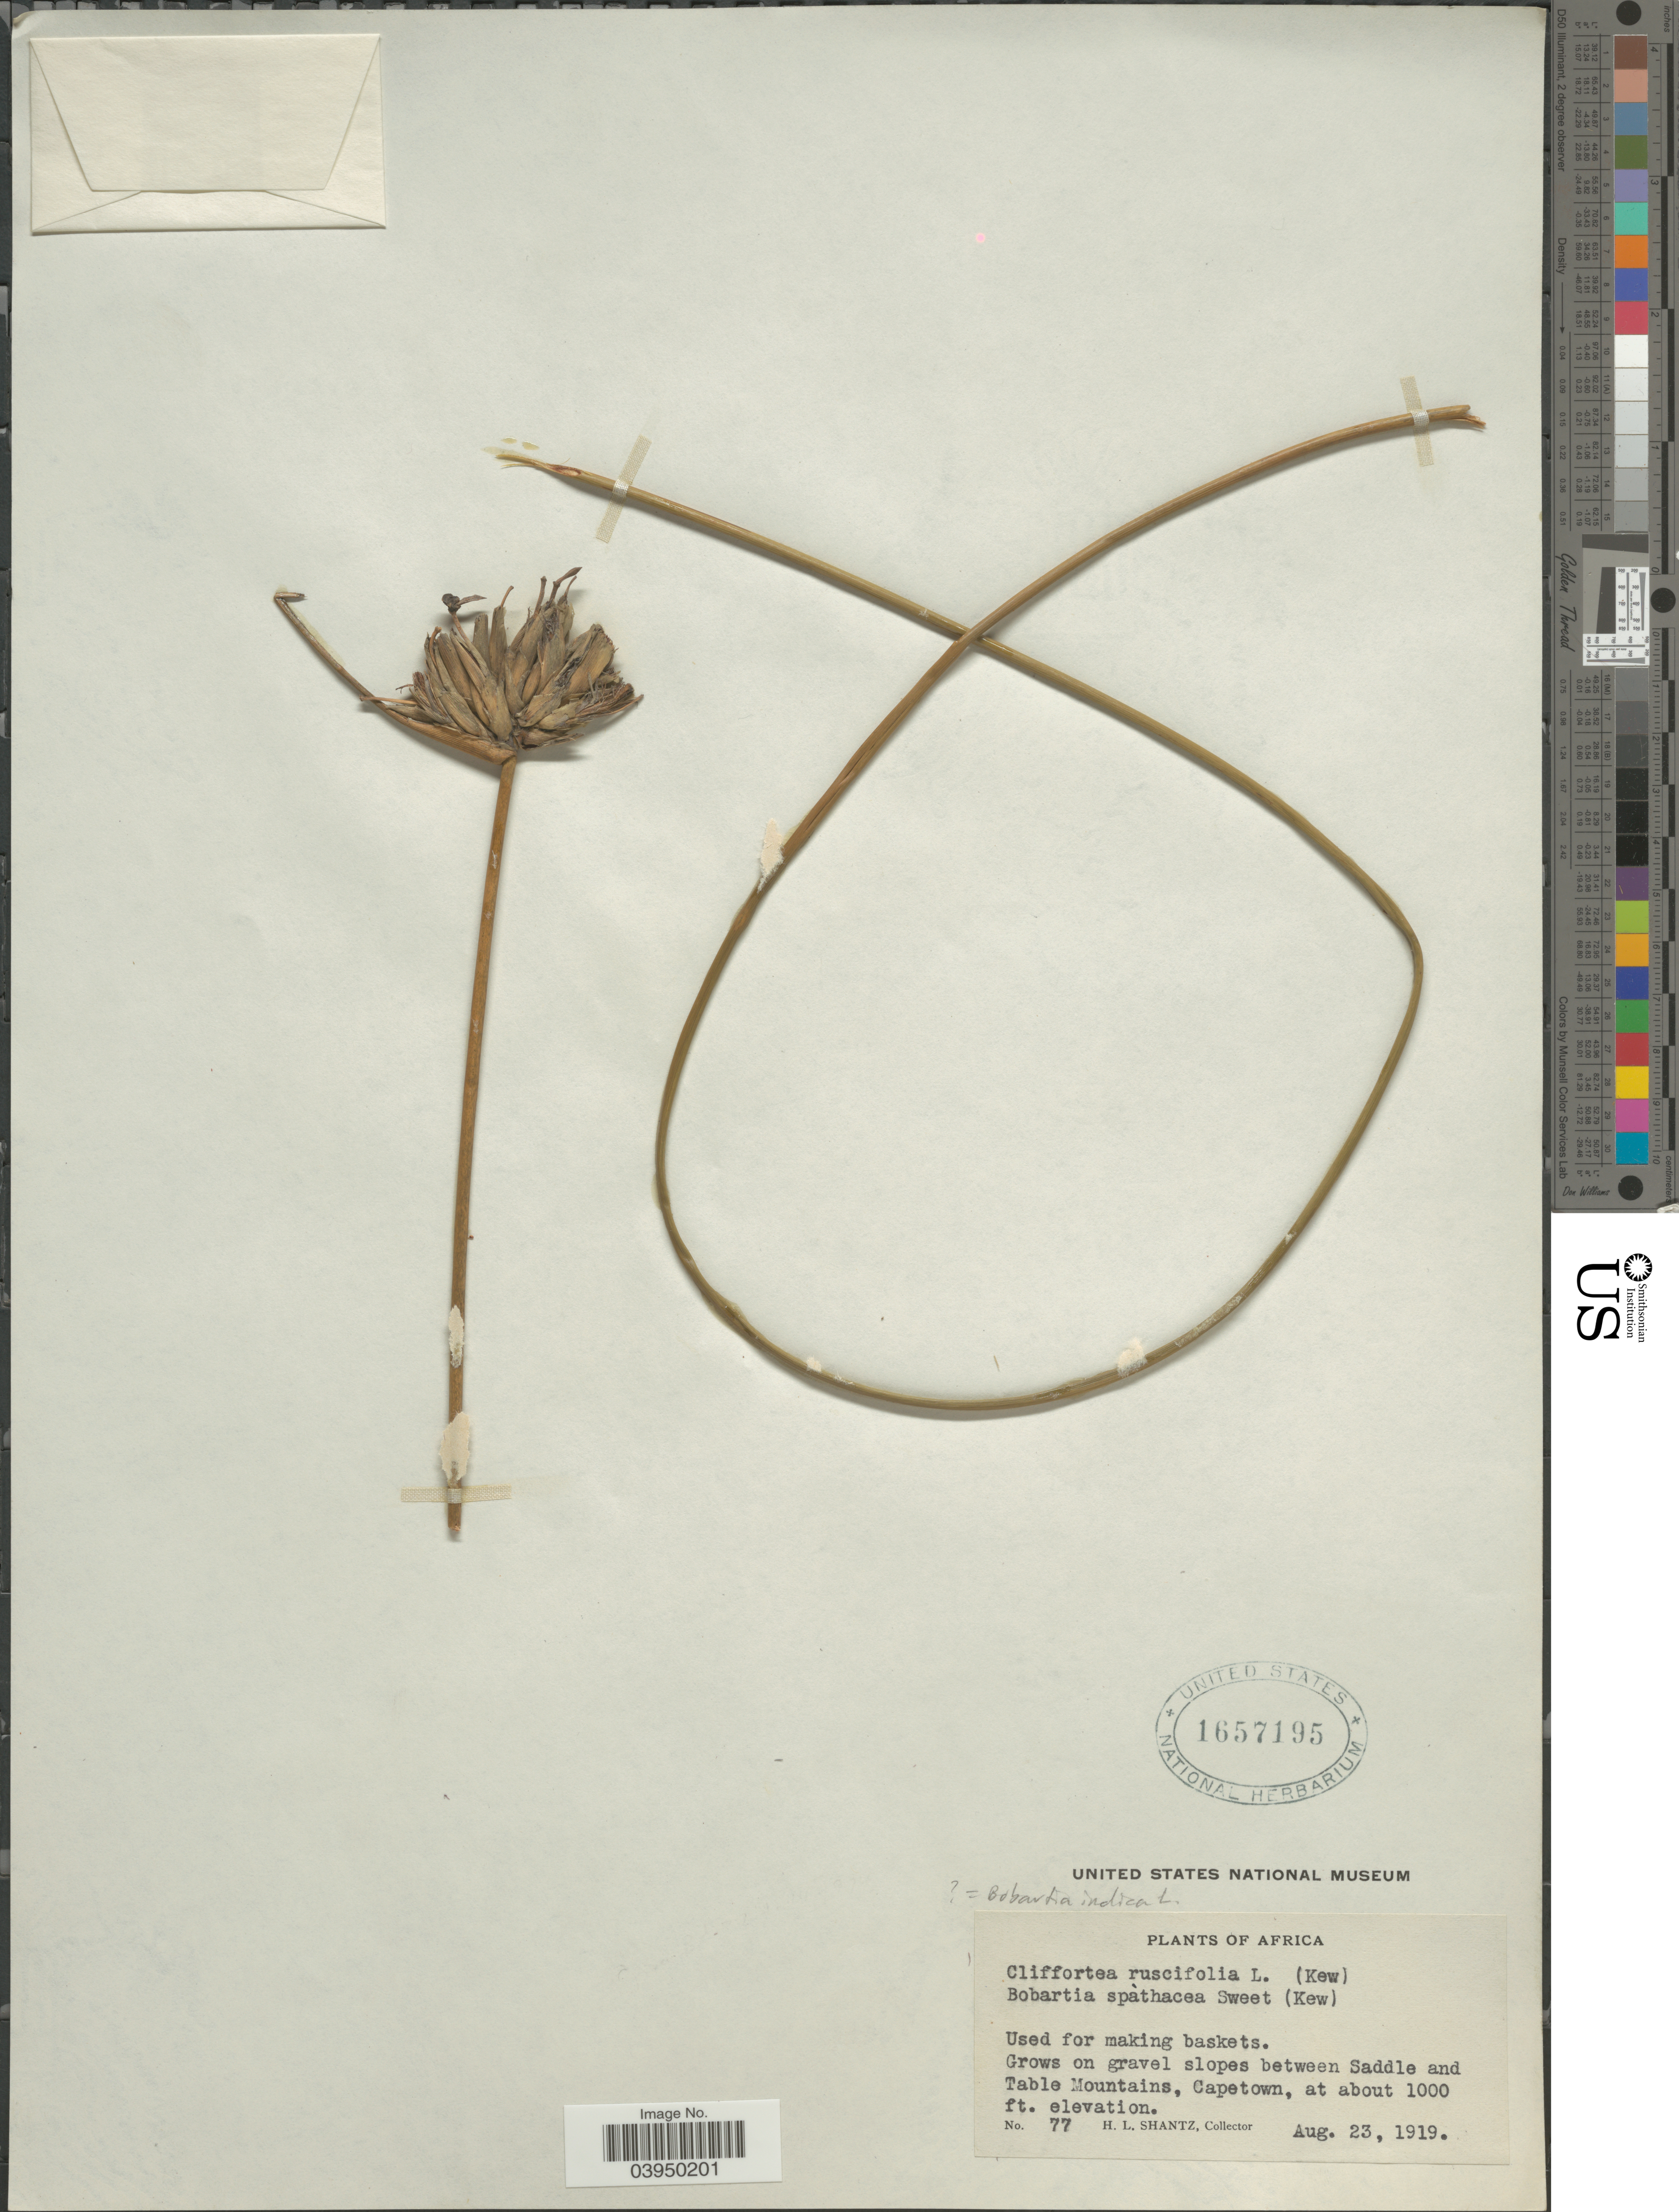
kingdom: Plantae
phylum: Tracheophyta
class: Liliopsida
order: Asparagales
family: Iridaceae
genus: Bobartia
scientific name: Bobartia indica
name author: L.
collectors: H. Shantz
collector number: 77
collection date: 1919-08-23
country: South Africa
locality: Africa. On gravel slopes between Saddle and Table Mountains, Capetown.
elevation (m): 305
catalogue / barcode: US 1657195